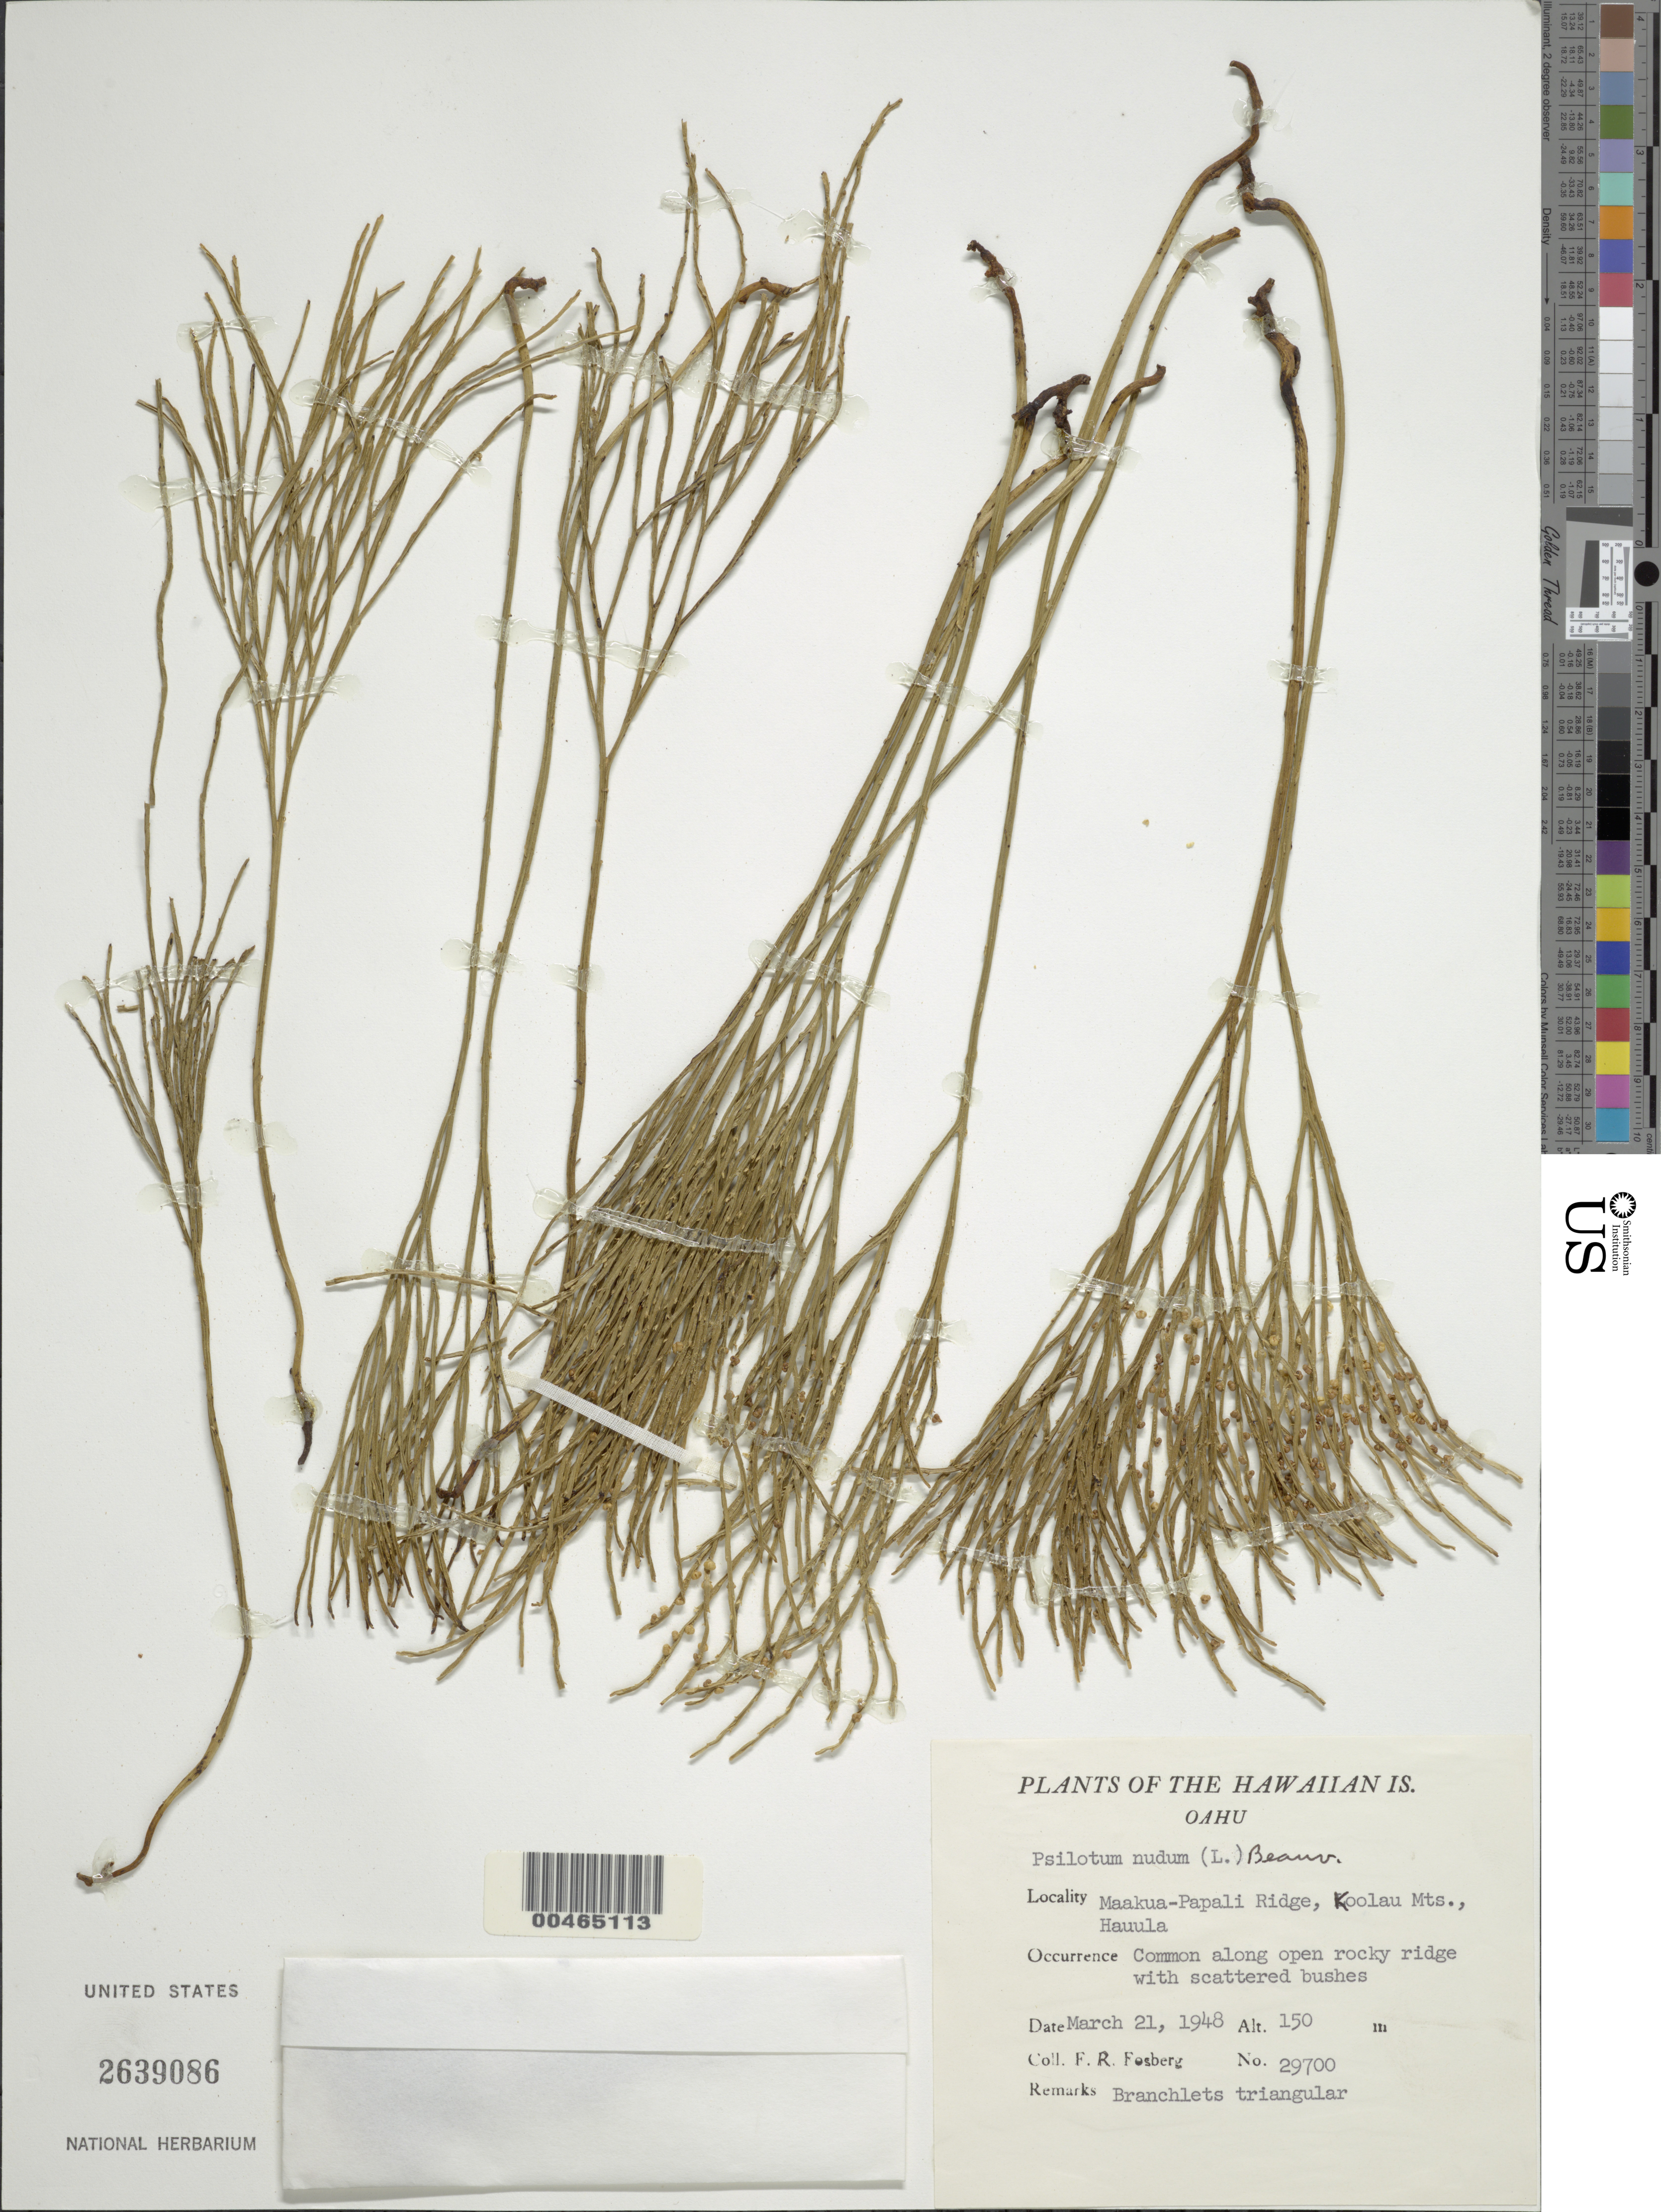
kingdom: Plantae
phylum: Tracheophyta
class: Polypodiopsida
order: Psilotales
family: Psilotaceae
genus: Psilotum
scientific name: Psilotum nudum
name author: (L.) P. Beauv.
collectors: F. R. Fosberg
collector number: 29700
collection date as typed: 21 Mar 1948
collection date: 1948-03-21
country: United States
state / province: Hawaii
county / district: Honolulu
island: Oahu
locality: Maakua-Papali Ridge, Koolau Mountains, Hauula, Oahu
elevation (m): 150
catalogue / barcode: US 2639086